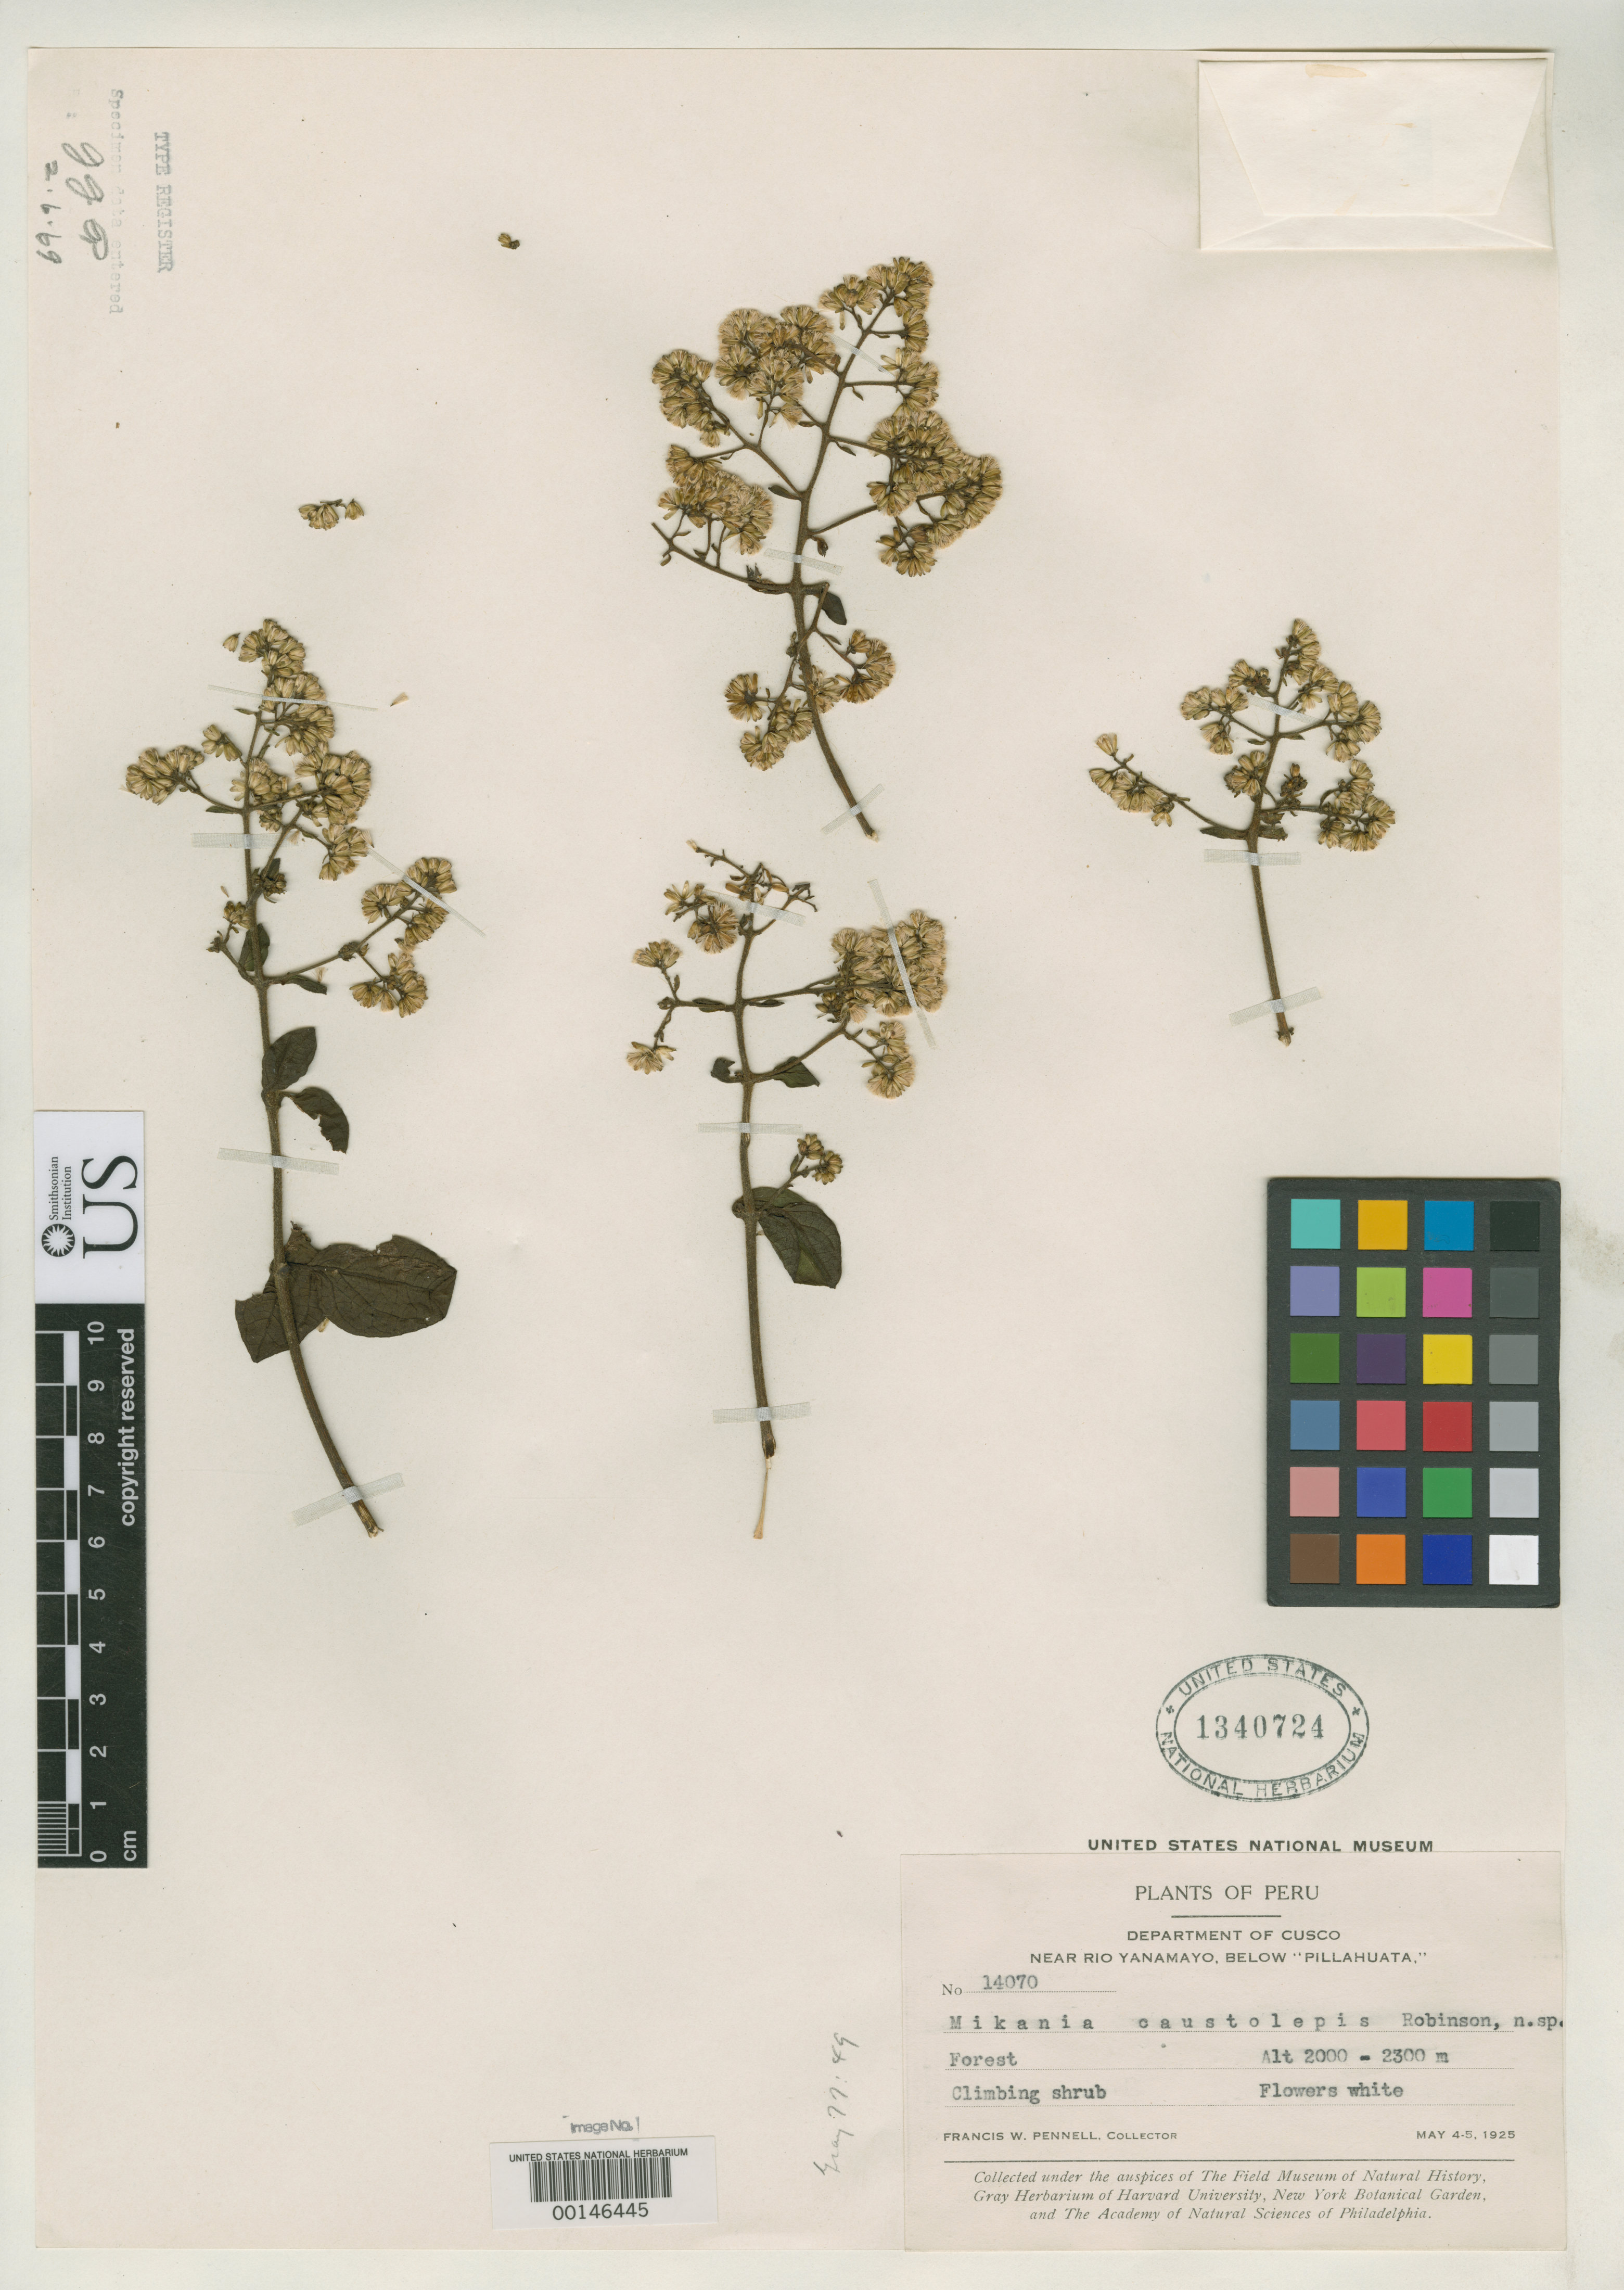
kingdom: Plantae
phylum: Tracheophyta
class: Magnoliopsida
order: Asterales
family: Asteraceae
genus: Mikania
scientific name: Mikania caustolepis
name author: B.L. Rob.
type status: Isotype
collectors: F. W. Pennell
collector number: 14070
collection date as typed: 04 May 1925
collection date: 1925-05-04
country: Peru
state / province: Cusco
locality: Pillahuata, near Yanamayo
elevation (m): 2000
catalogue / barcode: US 1340724